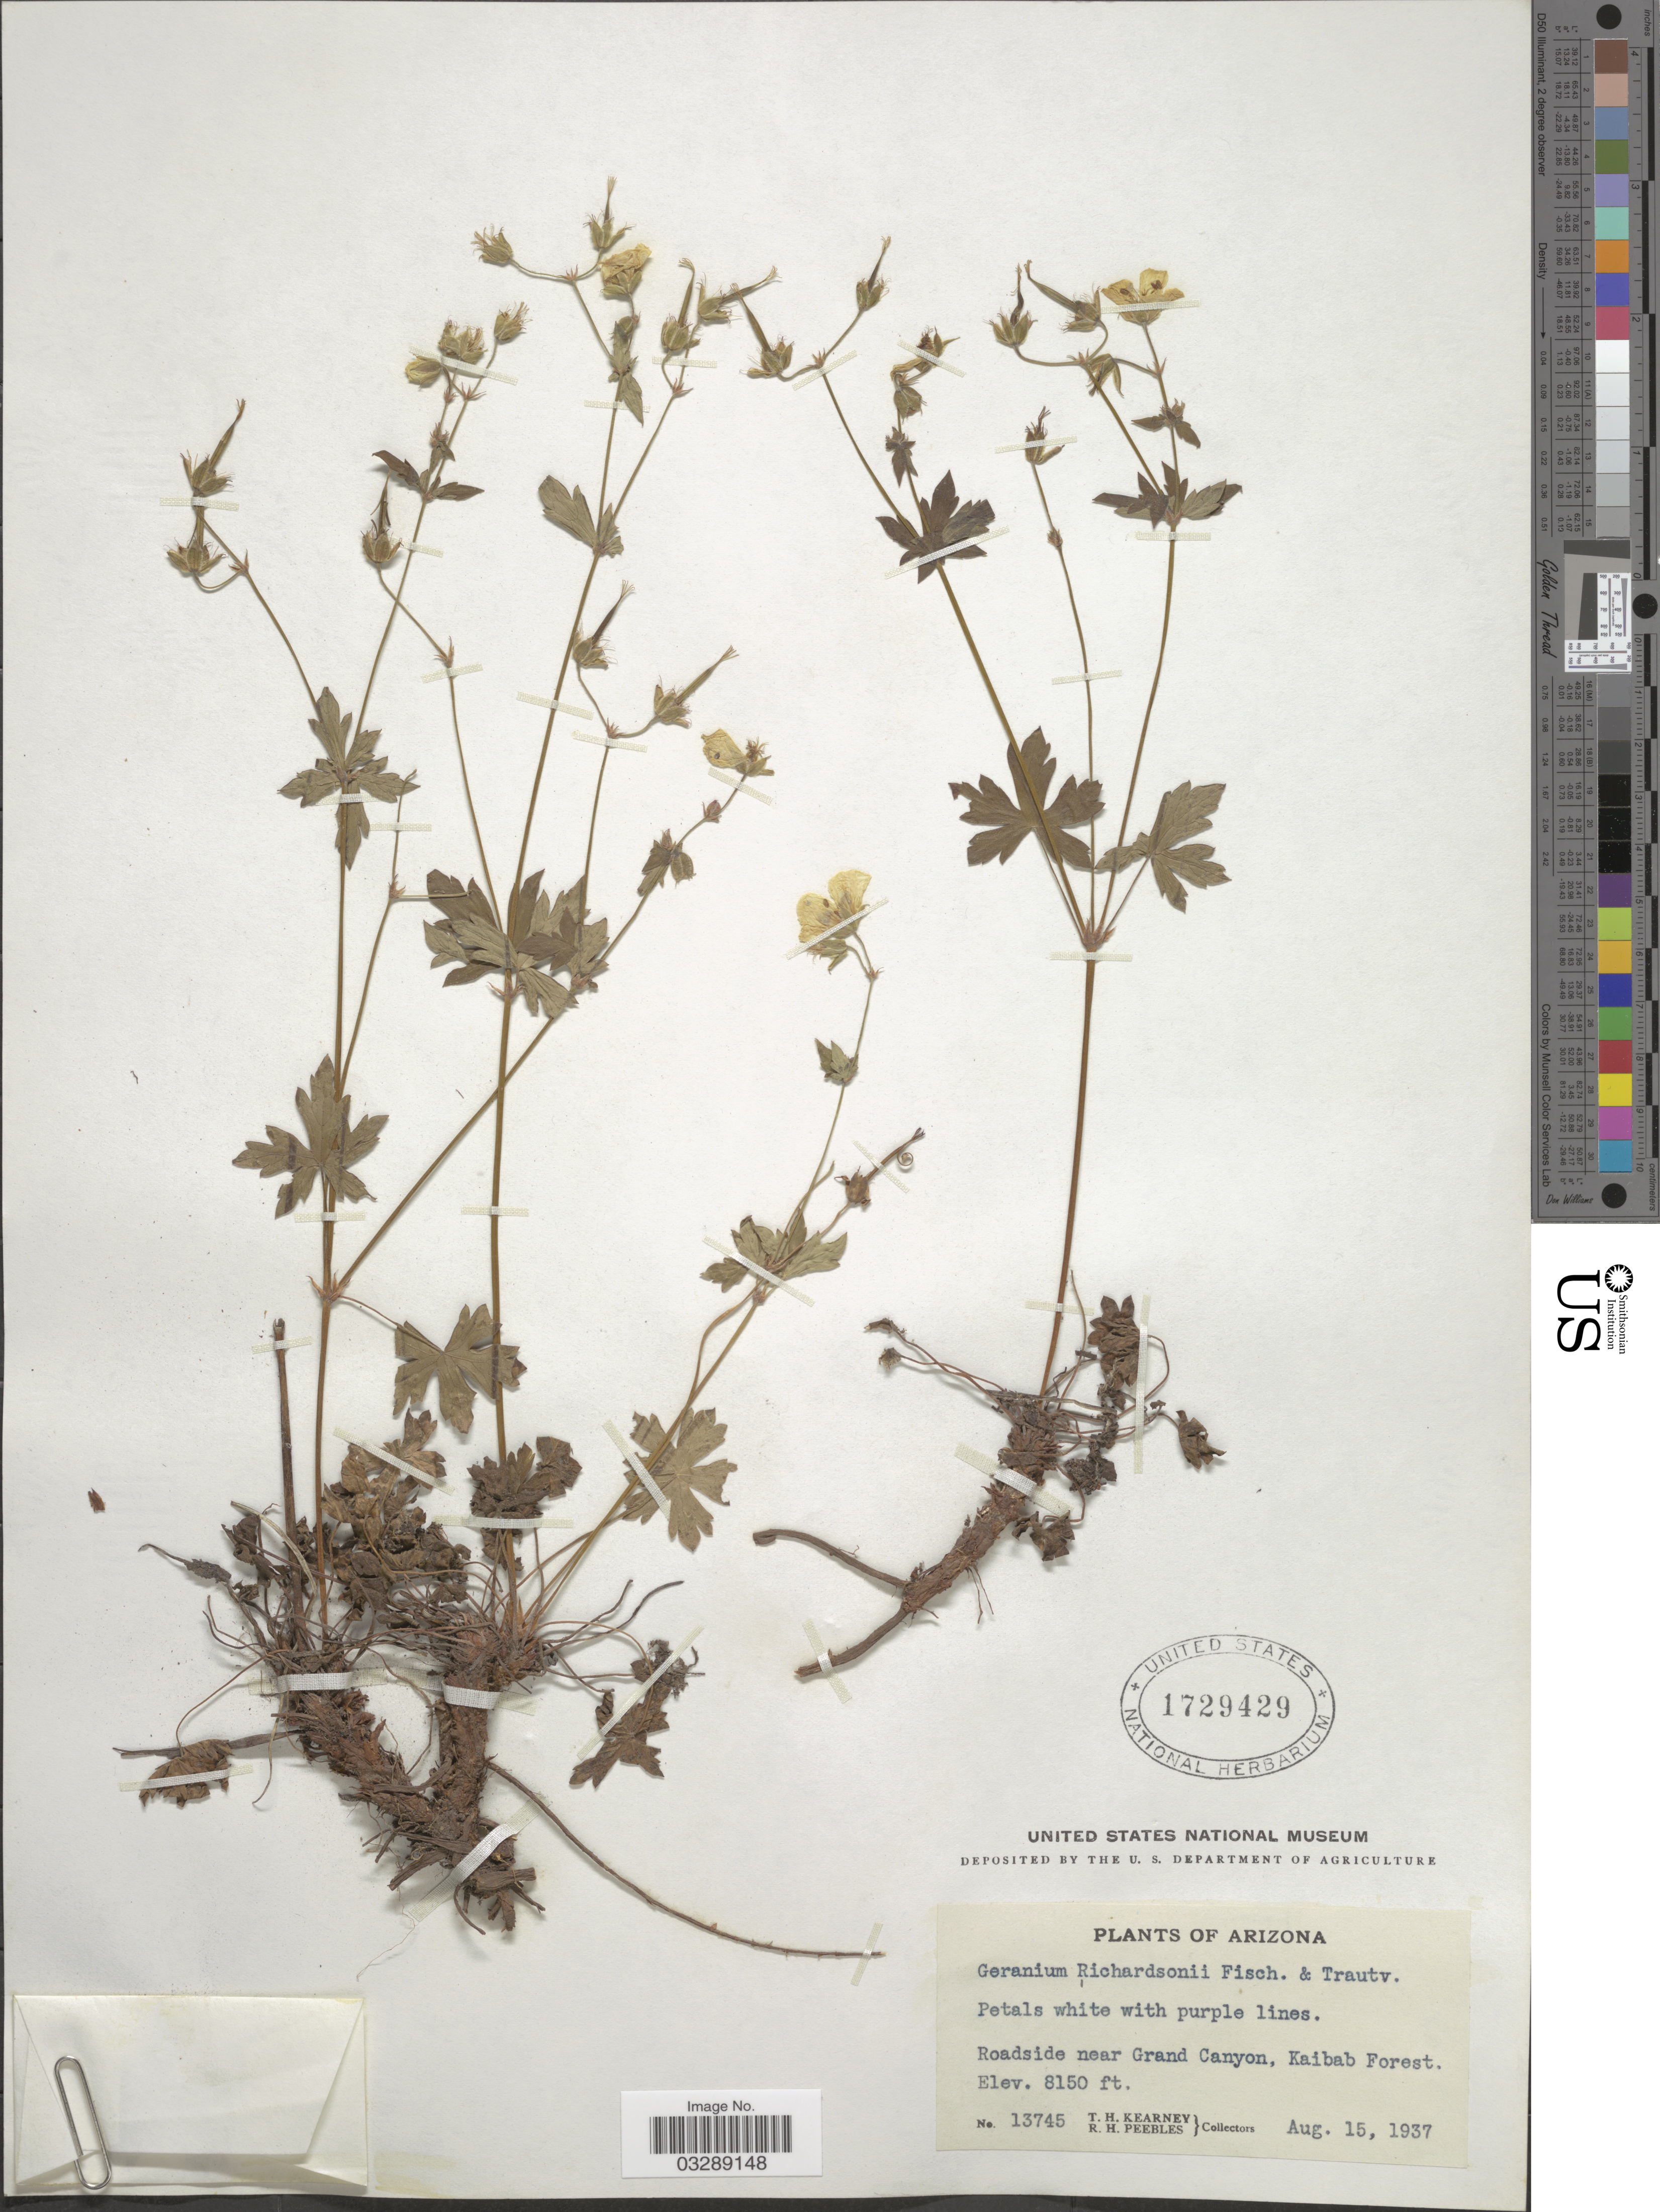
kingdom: Plantae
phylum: Tracheophyta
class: Magnoliopsida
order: Geraniales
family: Geraniaceae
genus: Geranium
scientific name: Geranium richardsonii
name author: Fisch. & Trautv.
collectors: T. H. Kearney & R. H. Peebles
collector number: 13745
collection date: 1937-08-15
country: United States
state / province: Arizona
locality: Roadside near Grand Canyon, Kaibab Forest.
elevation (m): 2484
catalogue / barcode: US 1729429